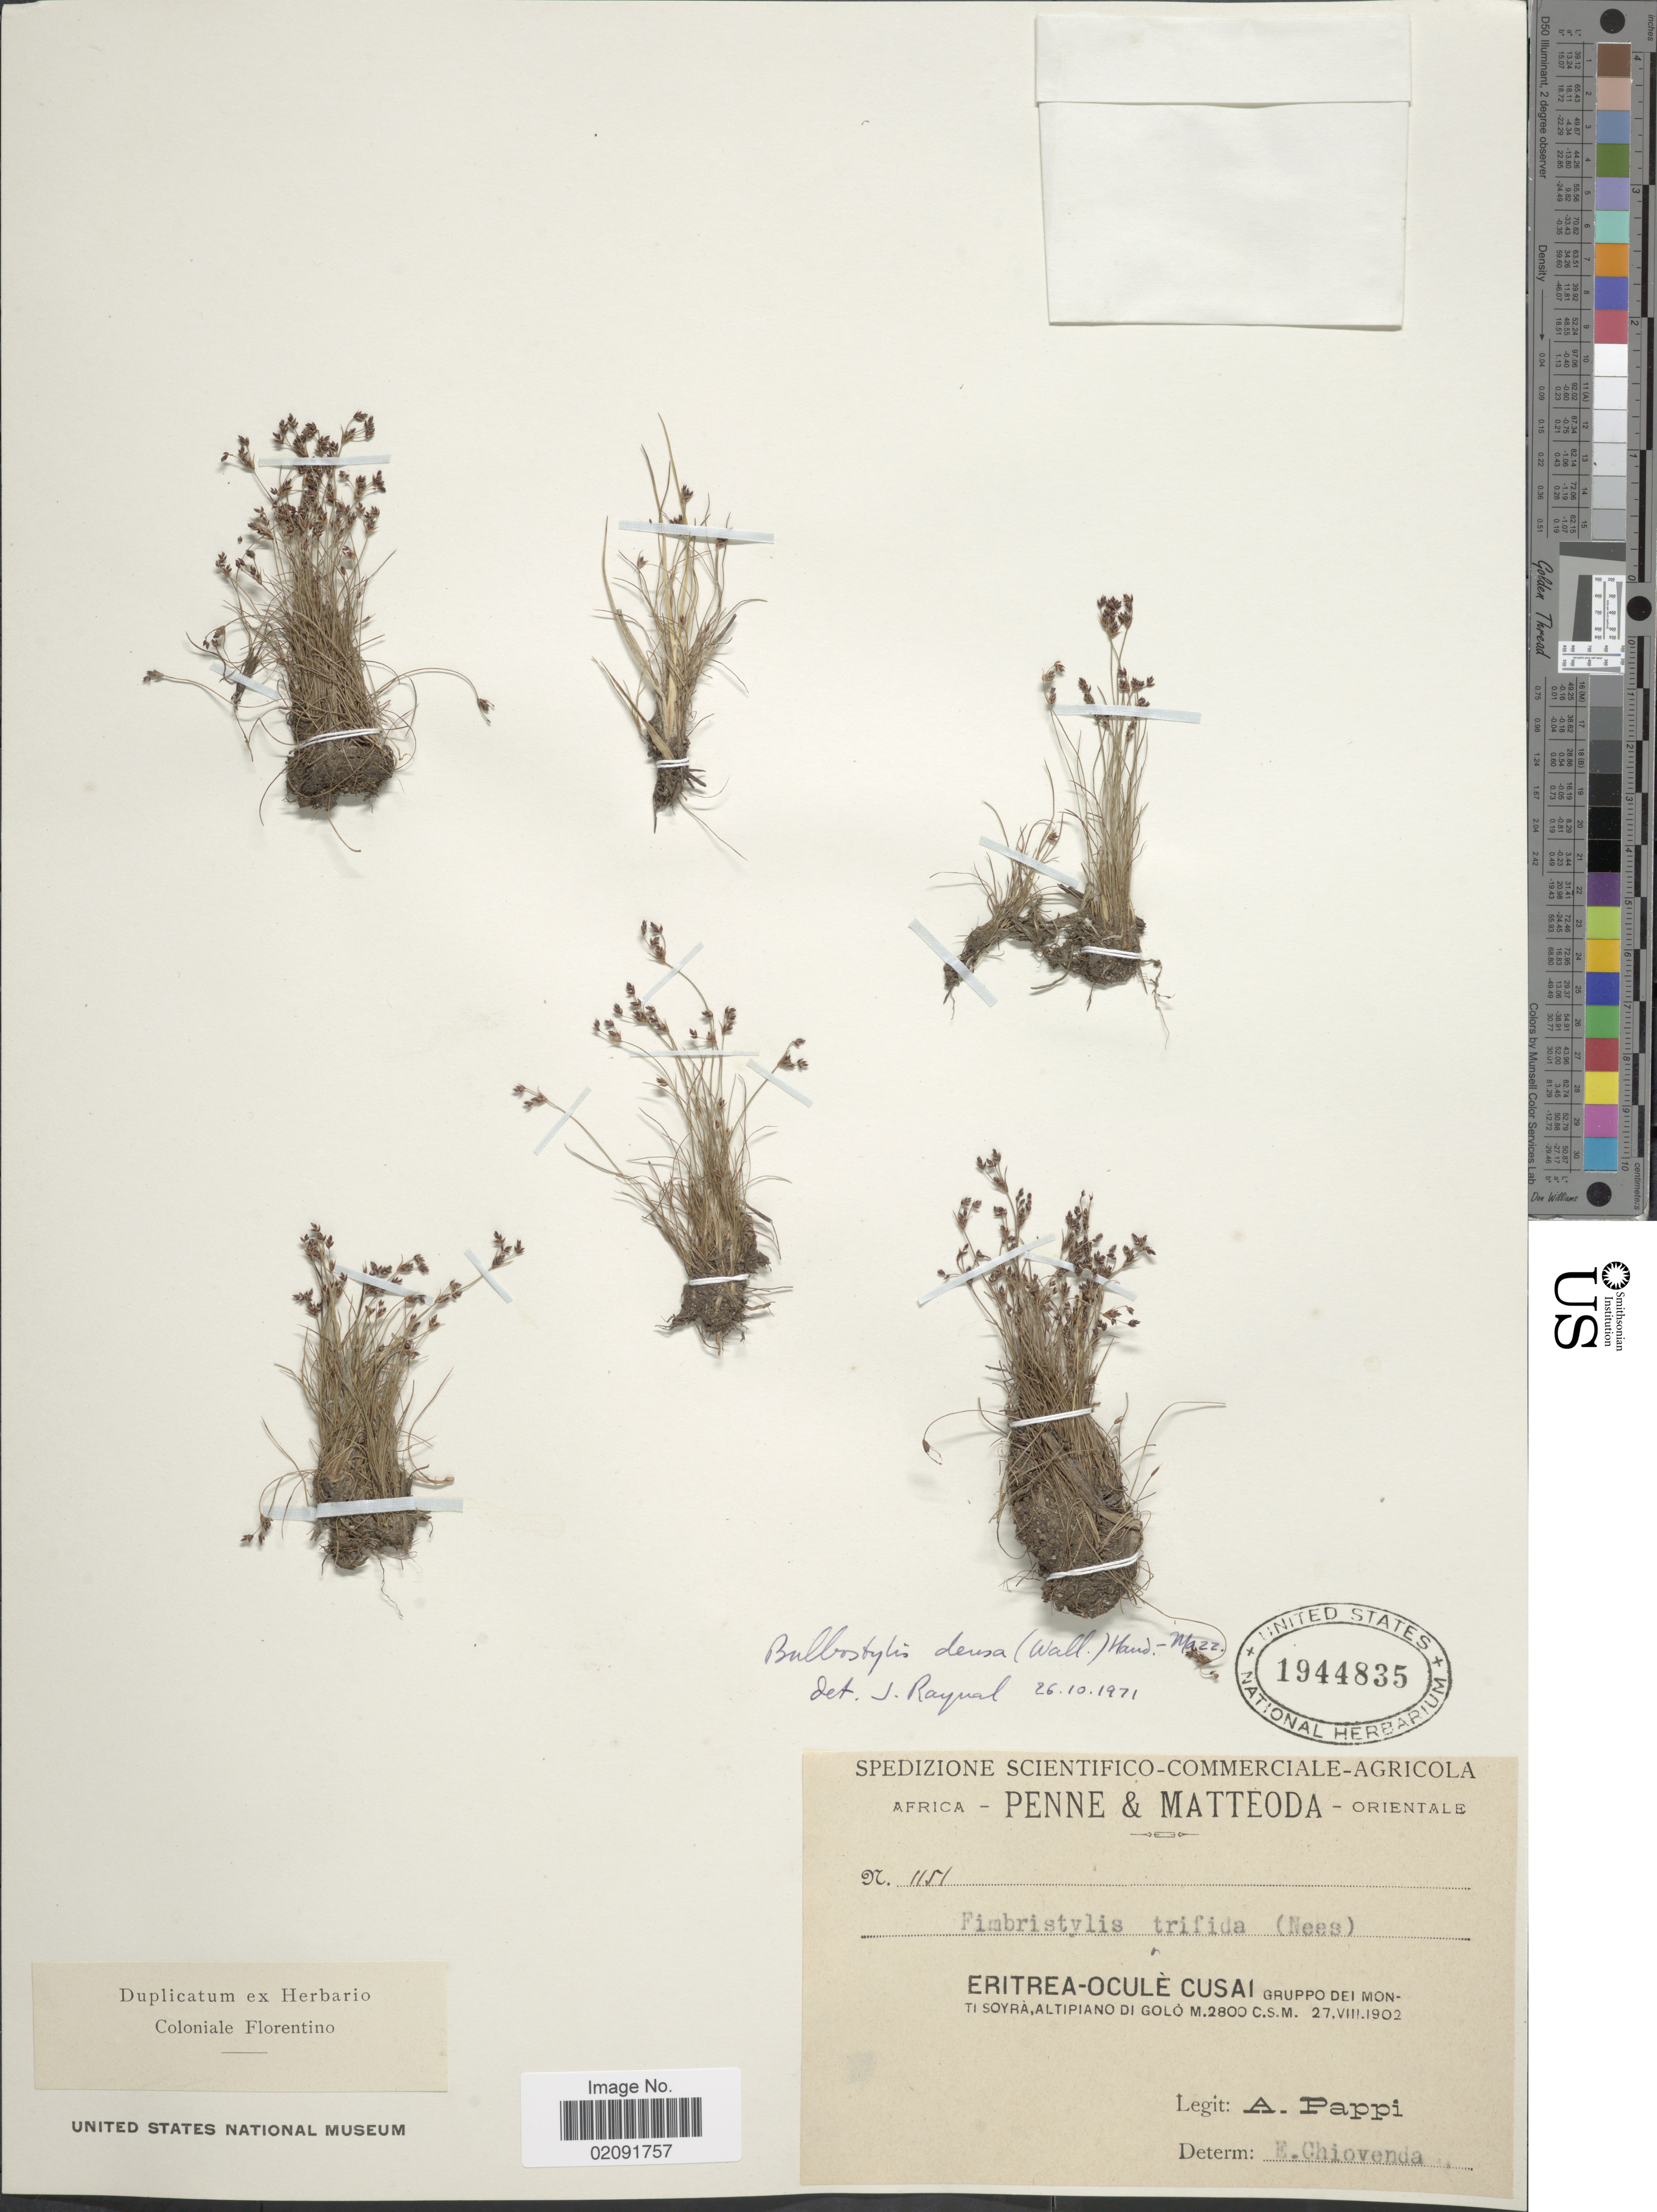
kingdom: Plantae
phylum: Tracheophyta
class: Liliopsida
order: Poales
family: Cyperaceae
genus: Bulbostylis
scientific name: Bulbostylis densa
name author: (Wall.) Hand.-Mazz.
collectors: A. Pappi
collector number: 1151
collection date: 1902-08-27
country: Eritrea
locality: Ocule cusai. gruppo del monti Soyra, al tipiano di Golò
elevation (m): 2800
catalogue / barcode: US 1944835